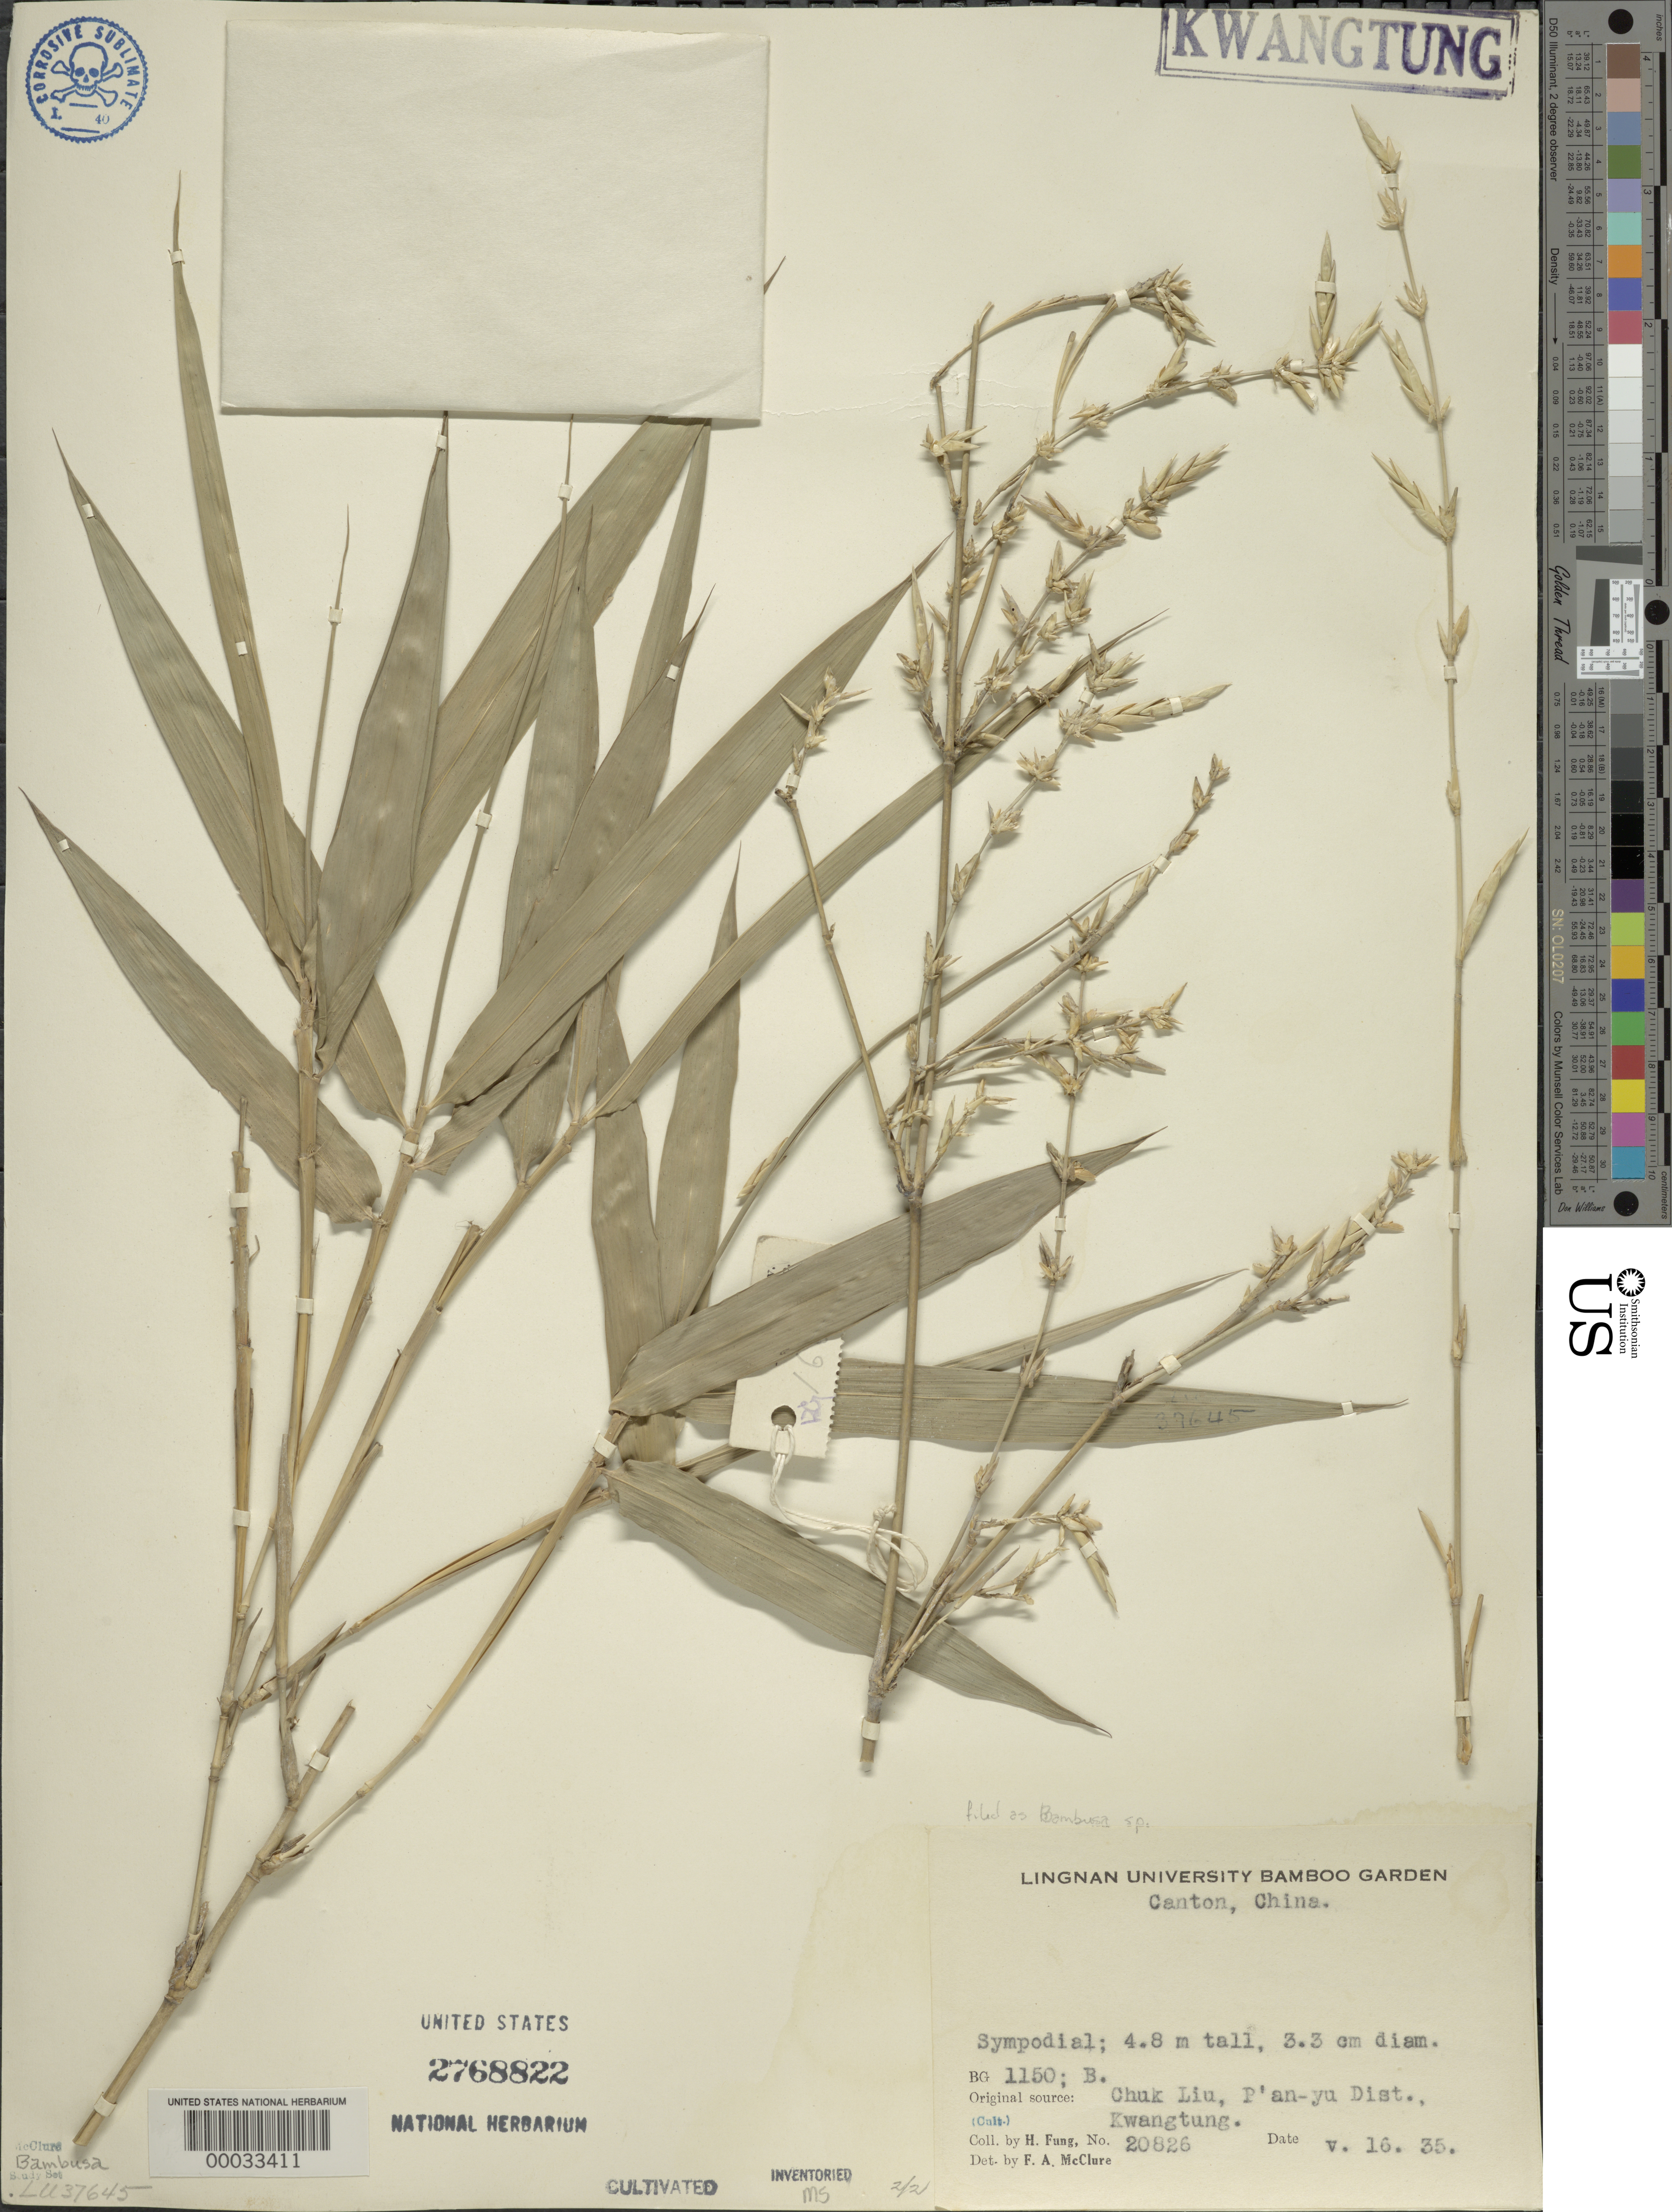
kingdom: Plantae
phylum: Tracheophyta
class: Liliopsida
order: Poales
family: Poaceae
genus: Bambusa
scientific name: Bambusa sp.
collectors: H. L. Fung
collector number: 20826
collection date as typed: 16 May 1935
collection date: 1935-05-16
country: China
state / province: Guangdong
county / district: Guangzhou ?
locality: P'an-yu dist., chuk liu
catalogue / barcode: US 2768822